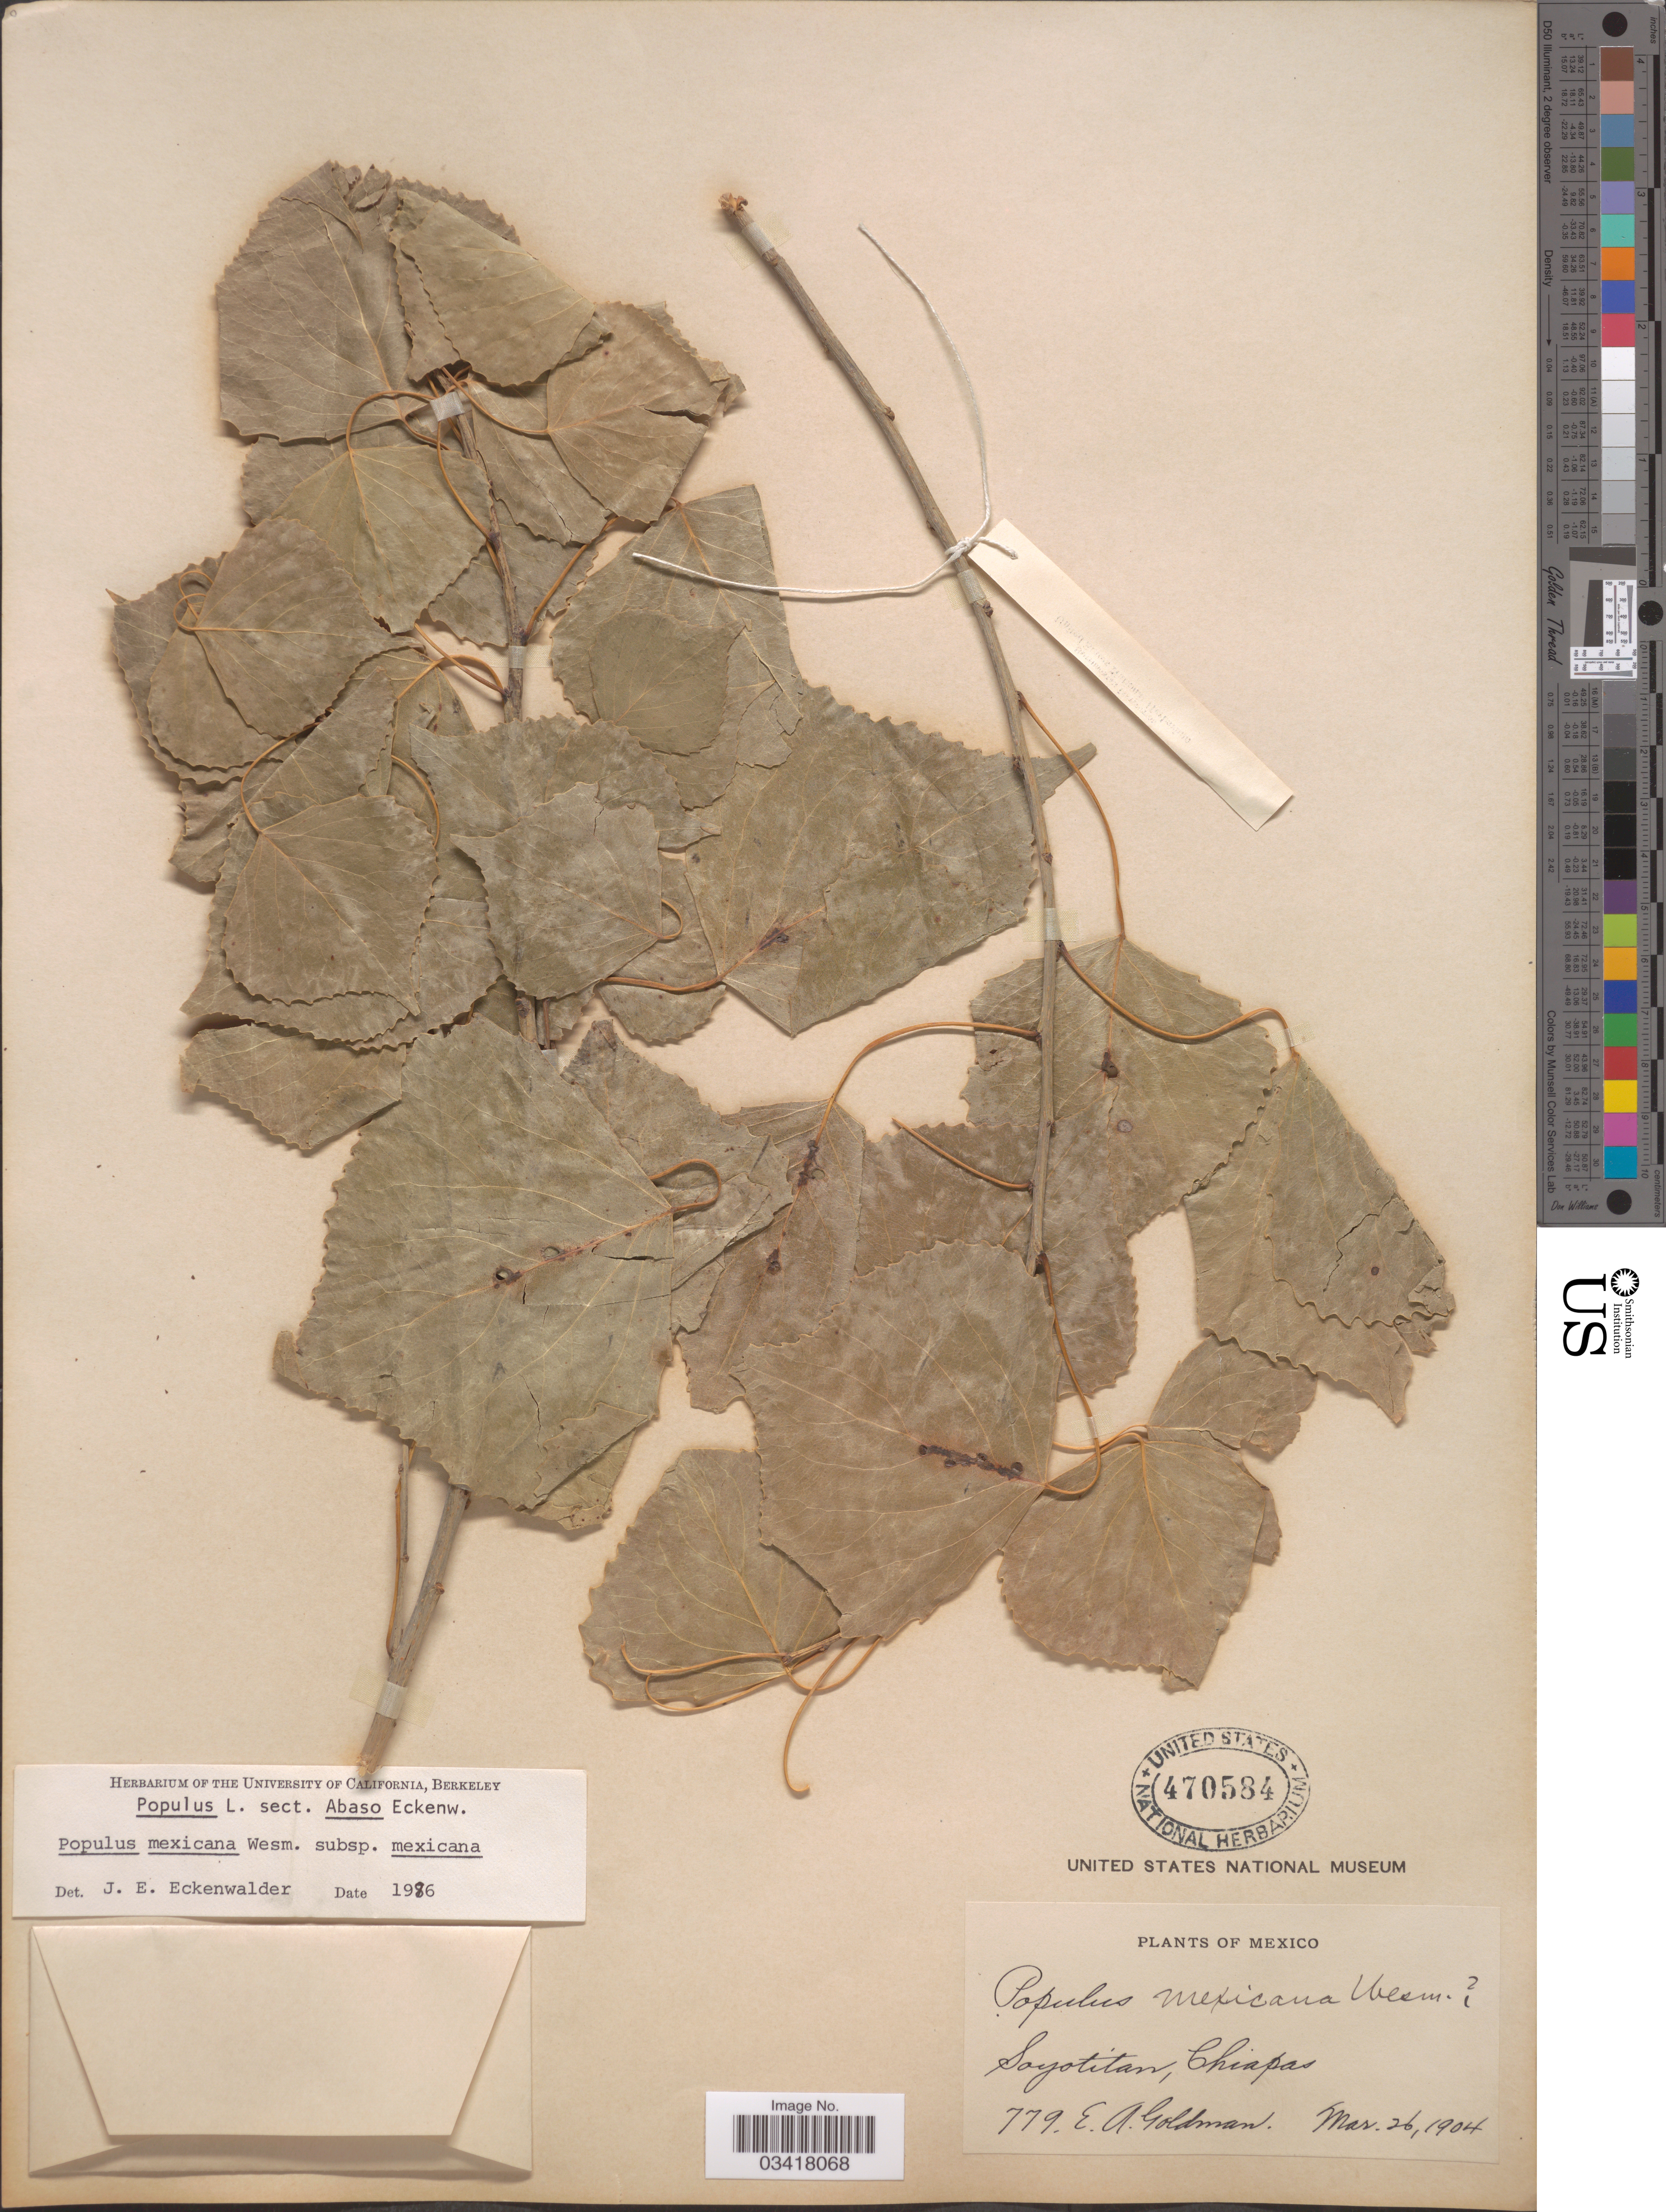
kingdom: Plantae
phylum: Tracheophyta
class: Magnoliopsida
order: Malpighiales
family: Salicaceae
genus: Populus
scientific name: Populus mexicana subsp. mexicana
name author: Wesm.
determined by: Eckenwalder, James E.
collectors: E. A. Goldman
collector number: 779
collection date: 1904-03-26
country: Mexico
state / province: Chiapas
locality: Sayotitan.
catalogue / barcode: US 470584